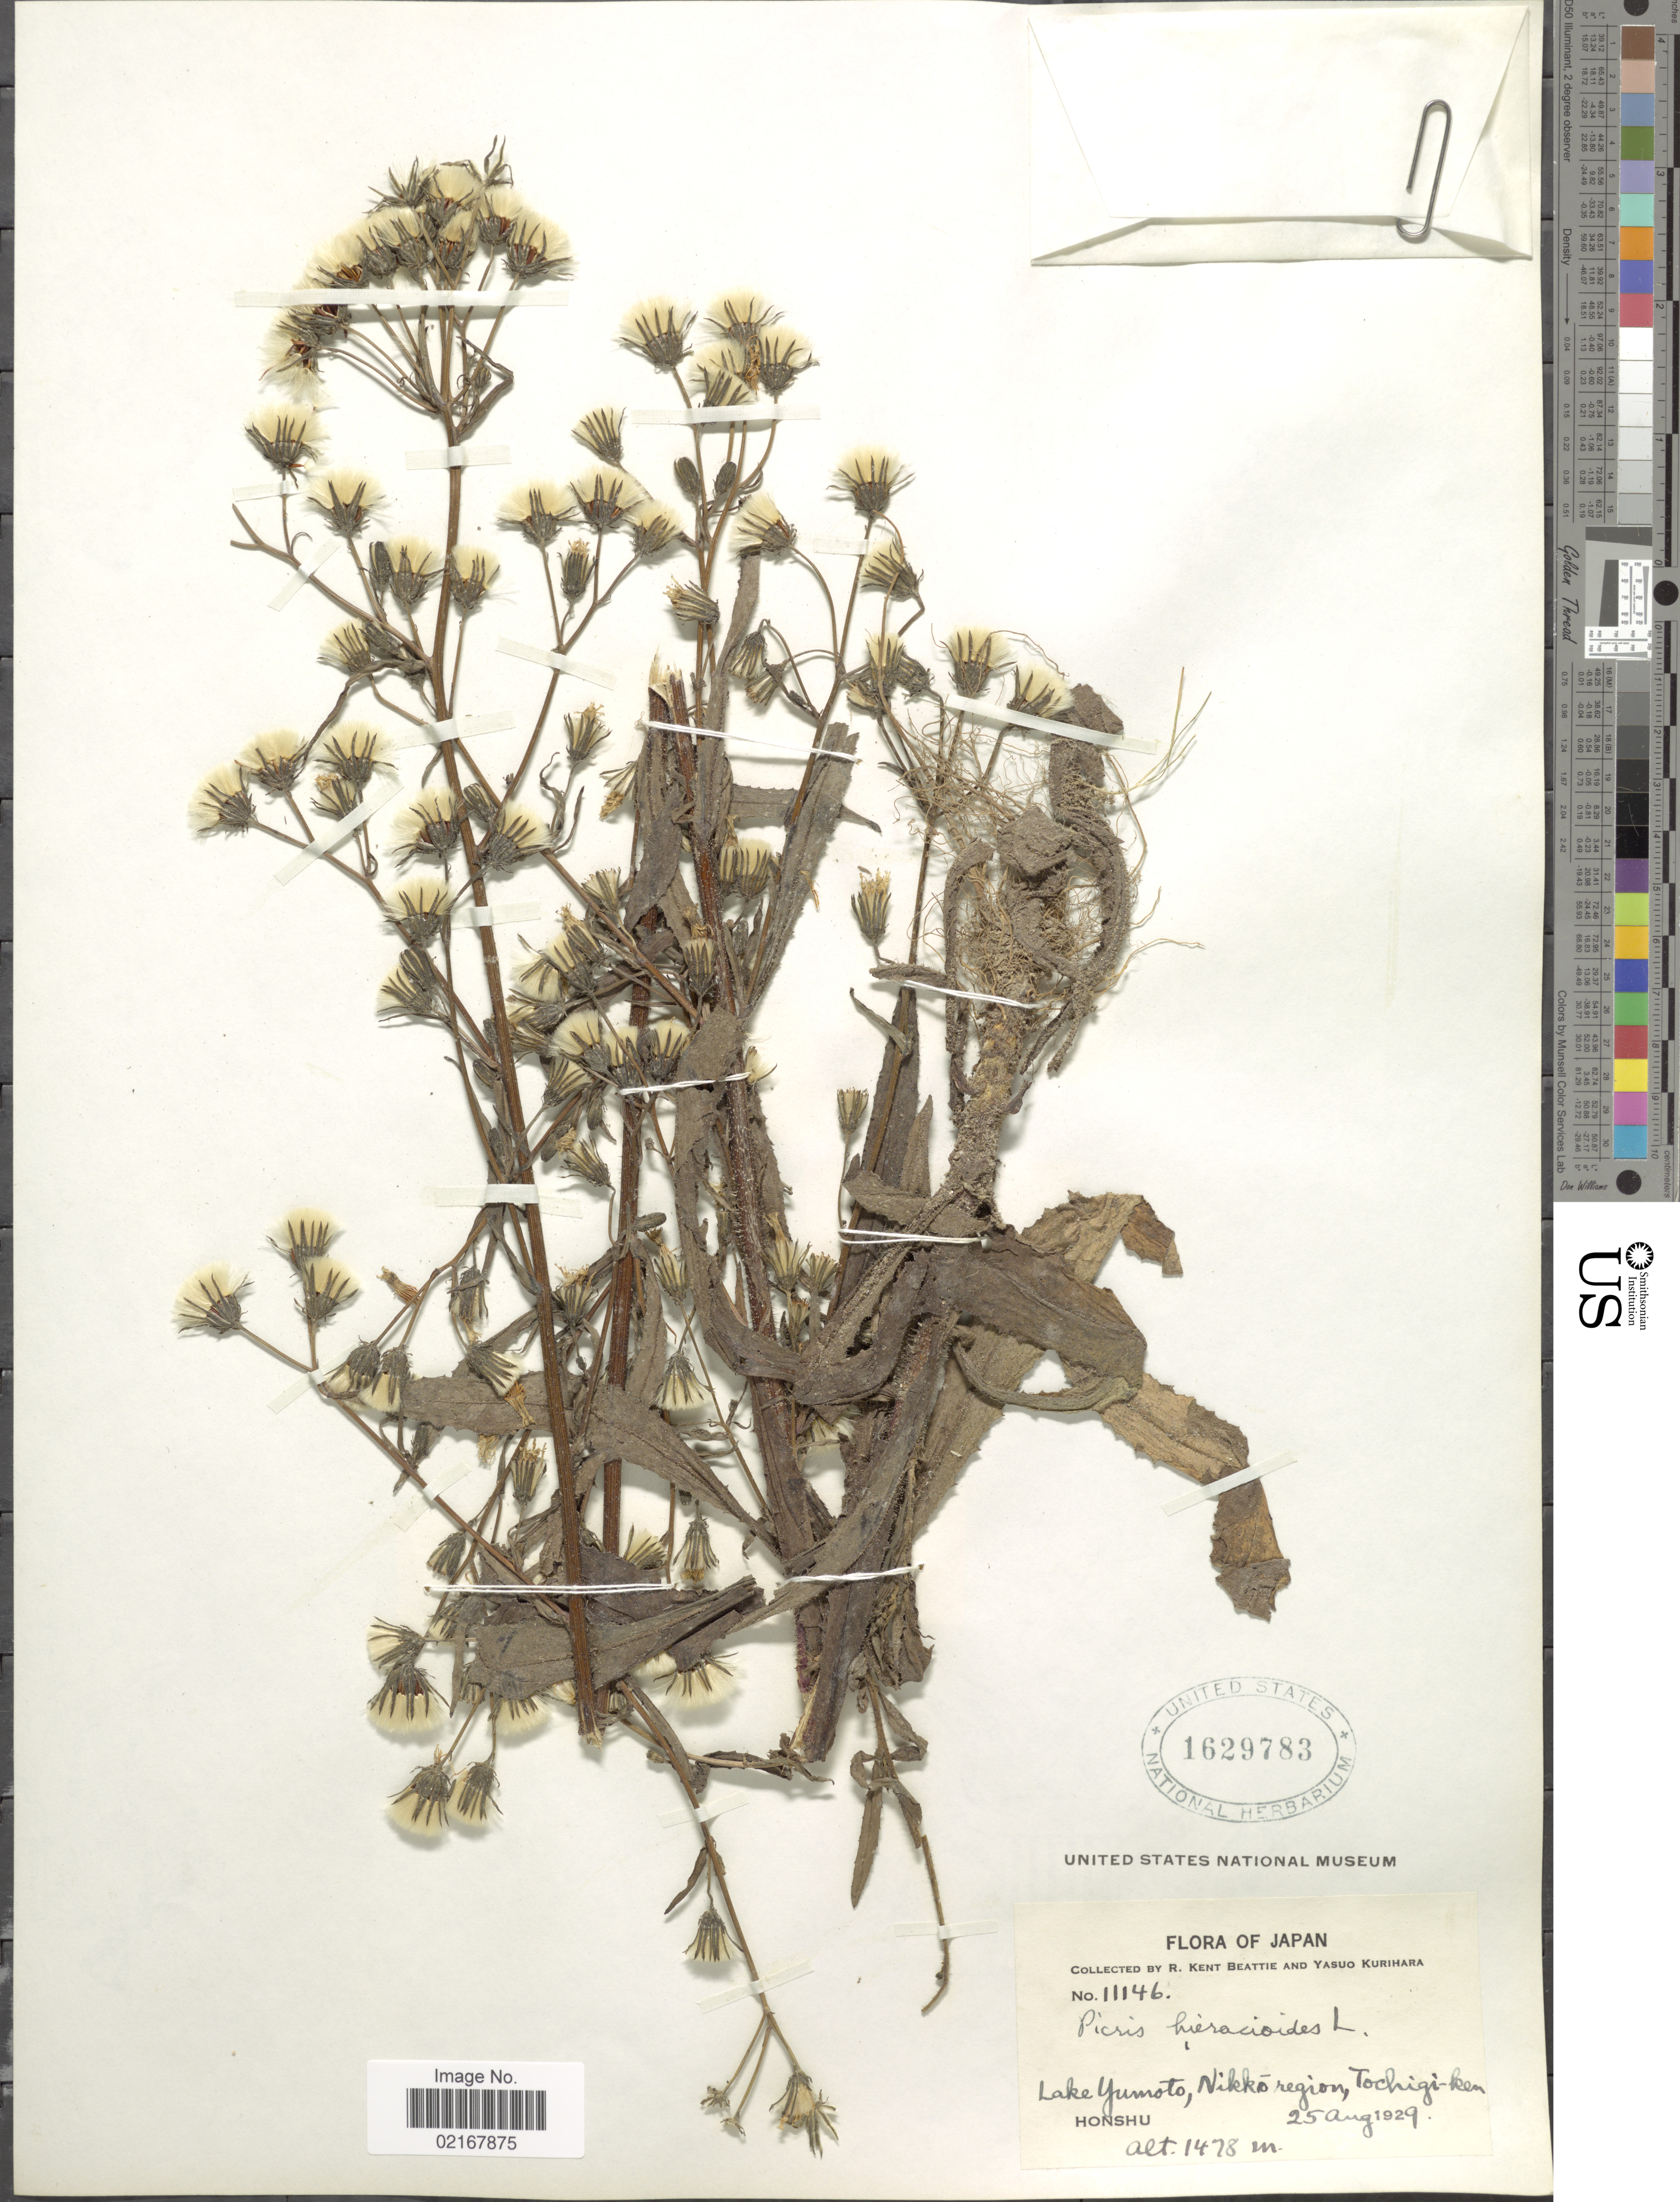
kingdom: Plantae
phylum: Tracheophyta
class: Magnoliopsida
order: Asterales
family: Asteraceae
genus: Picris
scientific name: Picris hieracioides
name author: L.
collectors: R. K. Beattie & Y. Kurihara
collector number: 11146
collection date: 1929-08-25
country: Japan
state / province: Totigi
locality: Lake Yumoto, Nikko region, Tochigi-ken, Honshu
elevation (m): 1478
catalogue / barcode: US 1629783